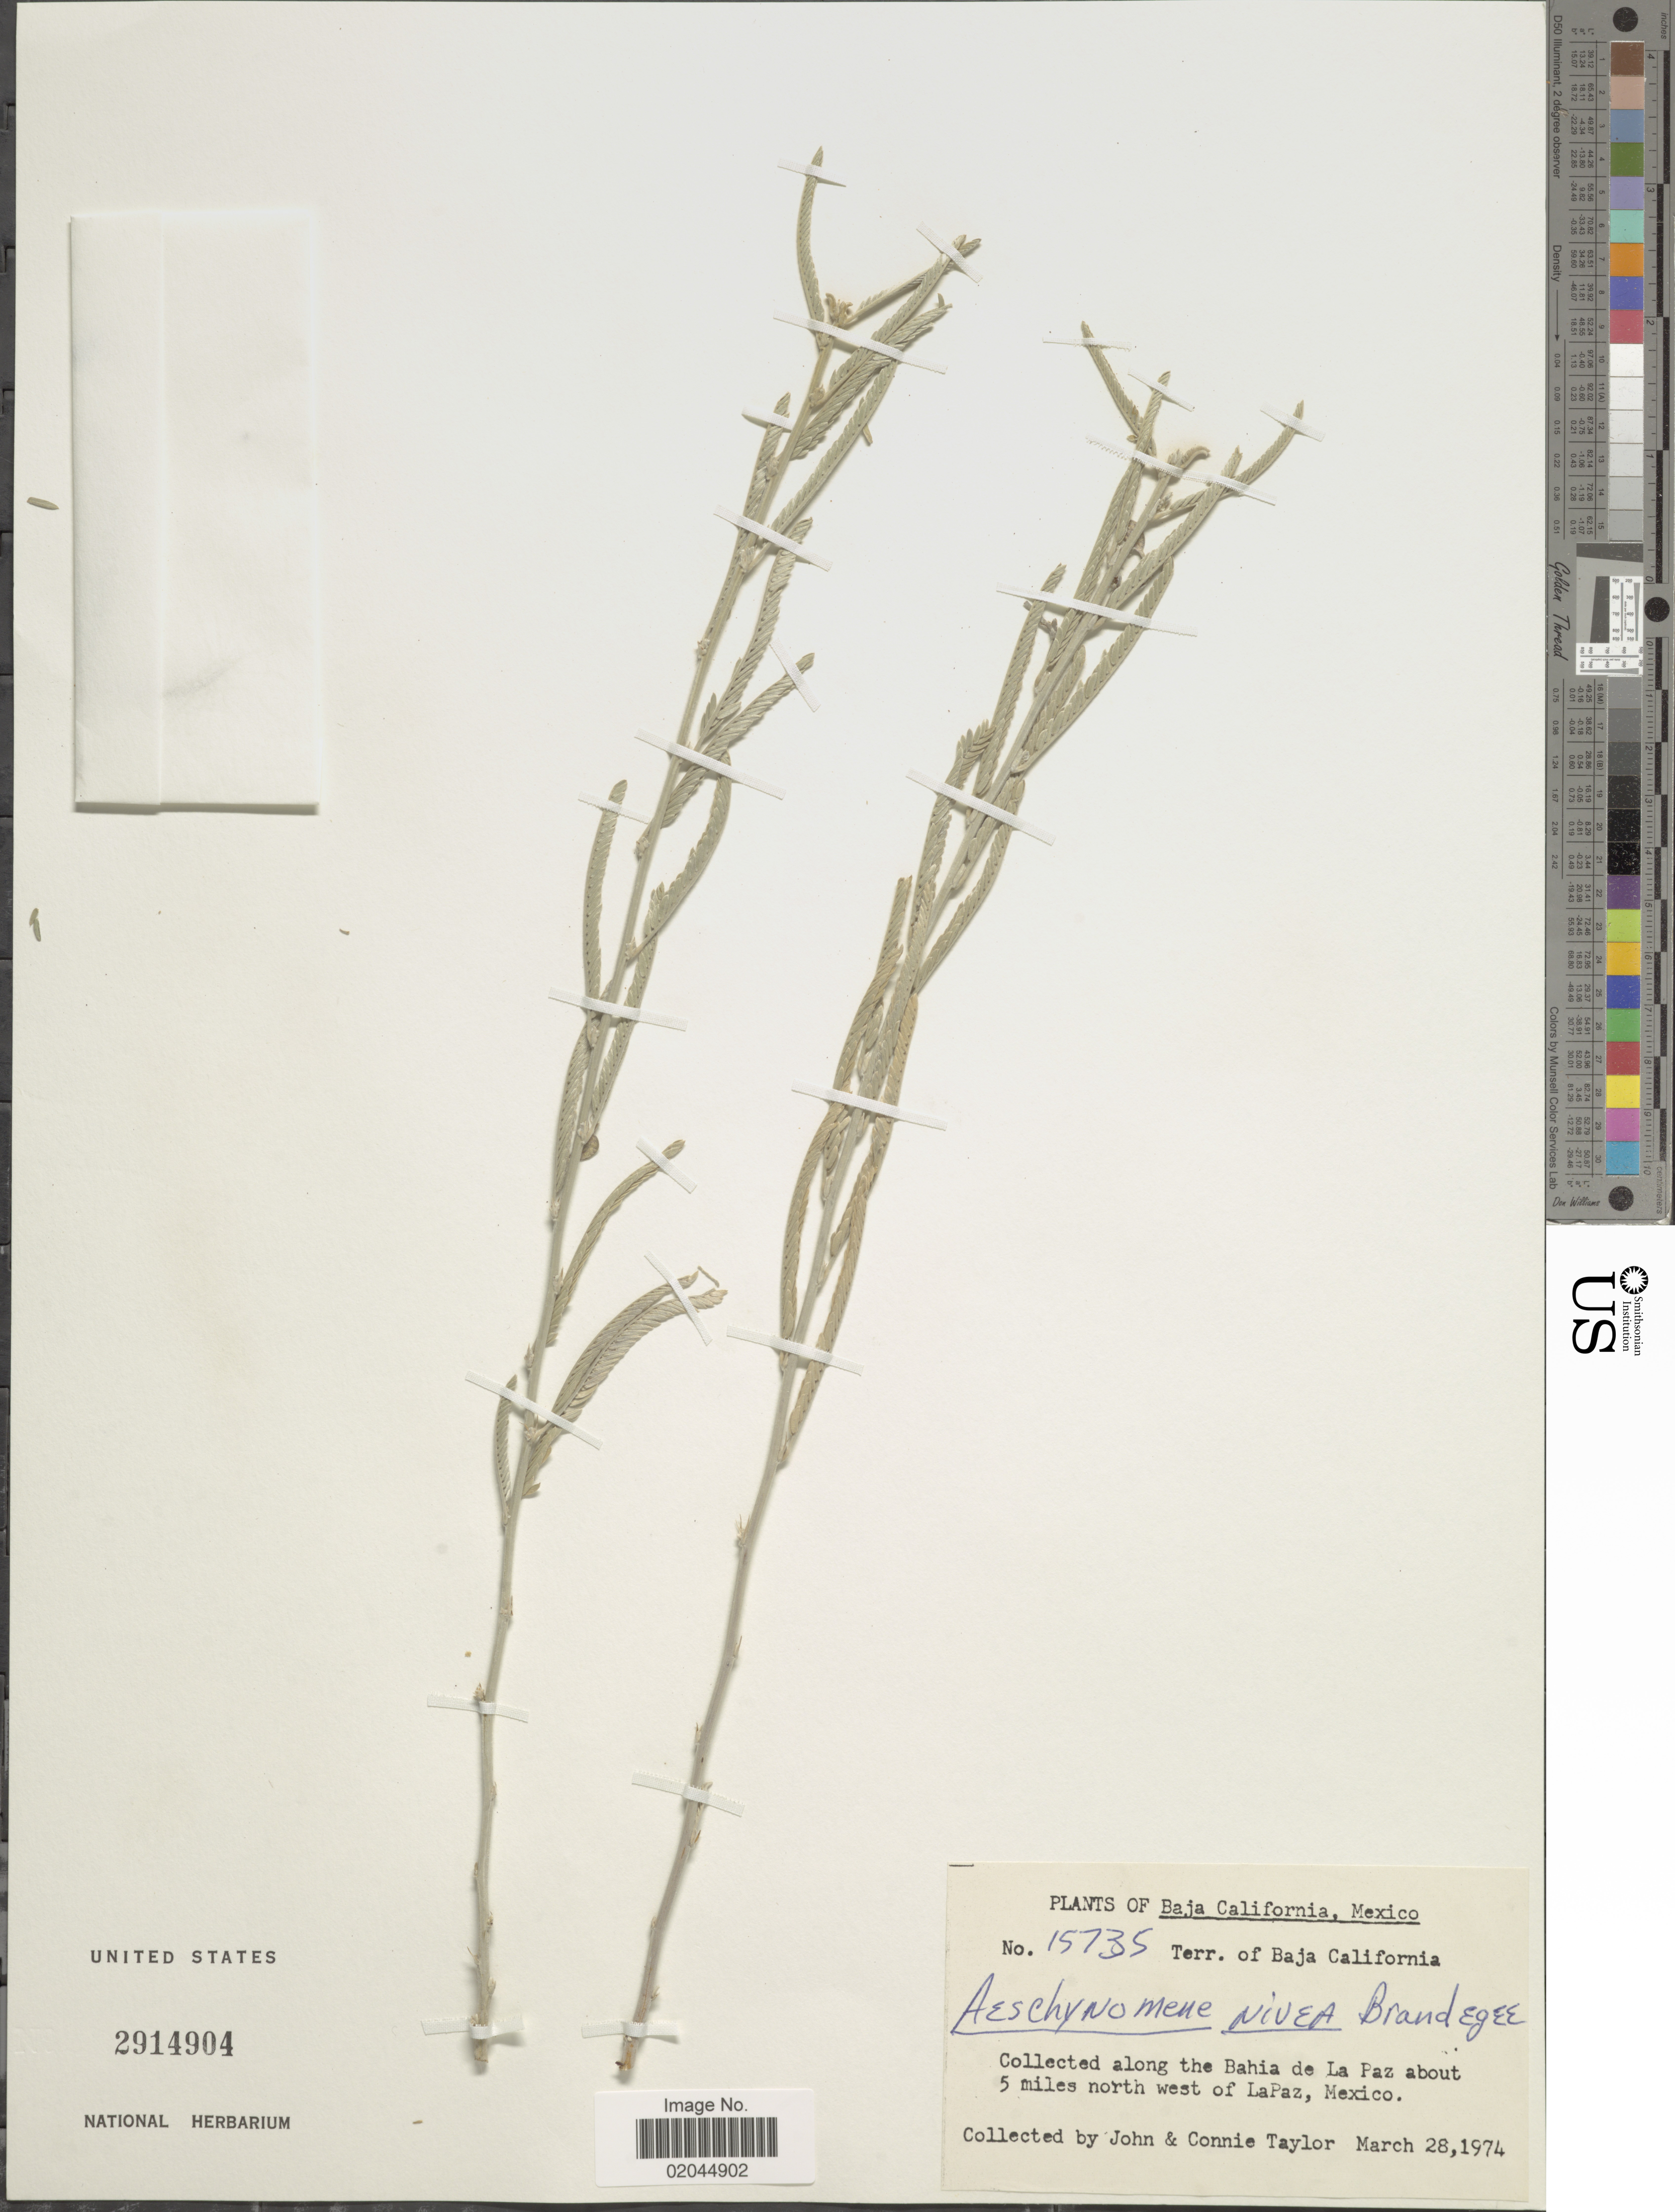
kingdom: Plantae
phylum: Tracheophyta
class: Magnoliopsida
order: Fabales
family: Fabaceae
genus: Aeschynomene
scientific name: Aeschynomene nivea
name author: Brandegee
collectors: J. Taylor & C. Taylor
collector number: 15735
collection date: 1974-03-28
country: Mexico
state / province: Baja California Sur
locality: Terr. of Baja California, Along the Bahia de La Paz about 5 miles north west of LaPaz, Mexico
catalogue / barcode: US 2914904